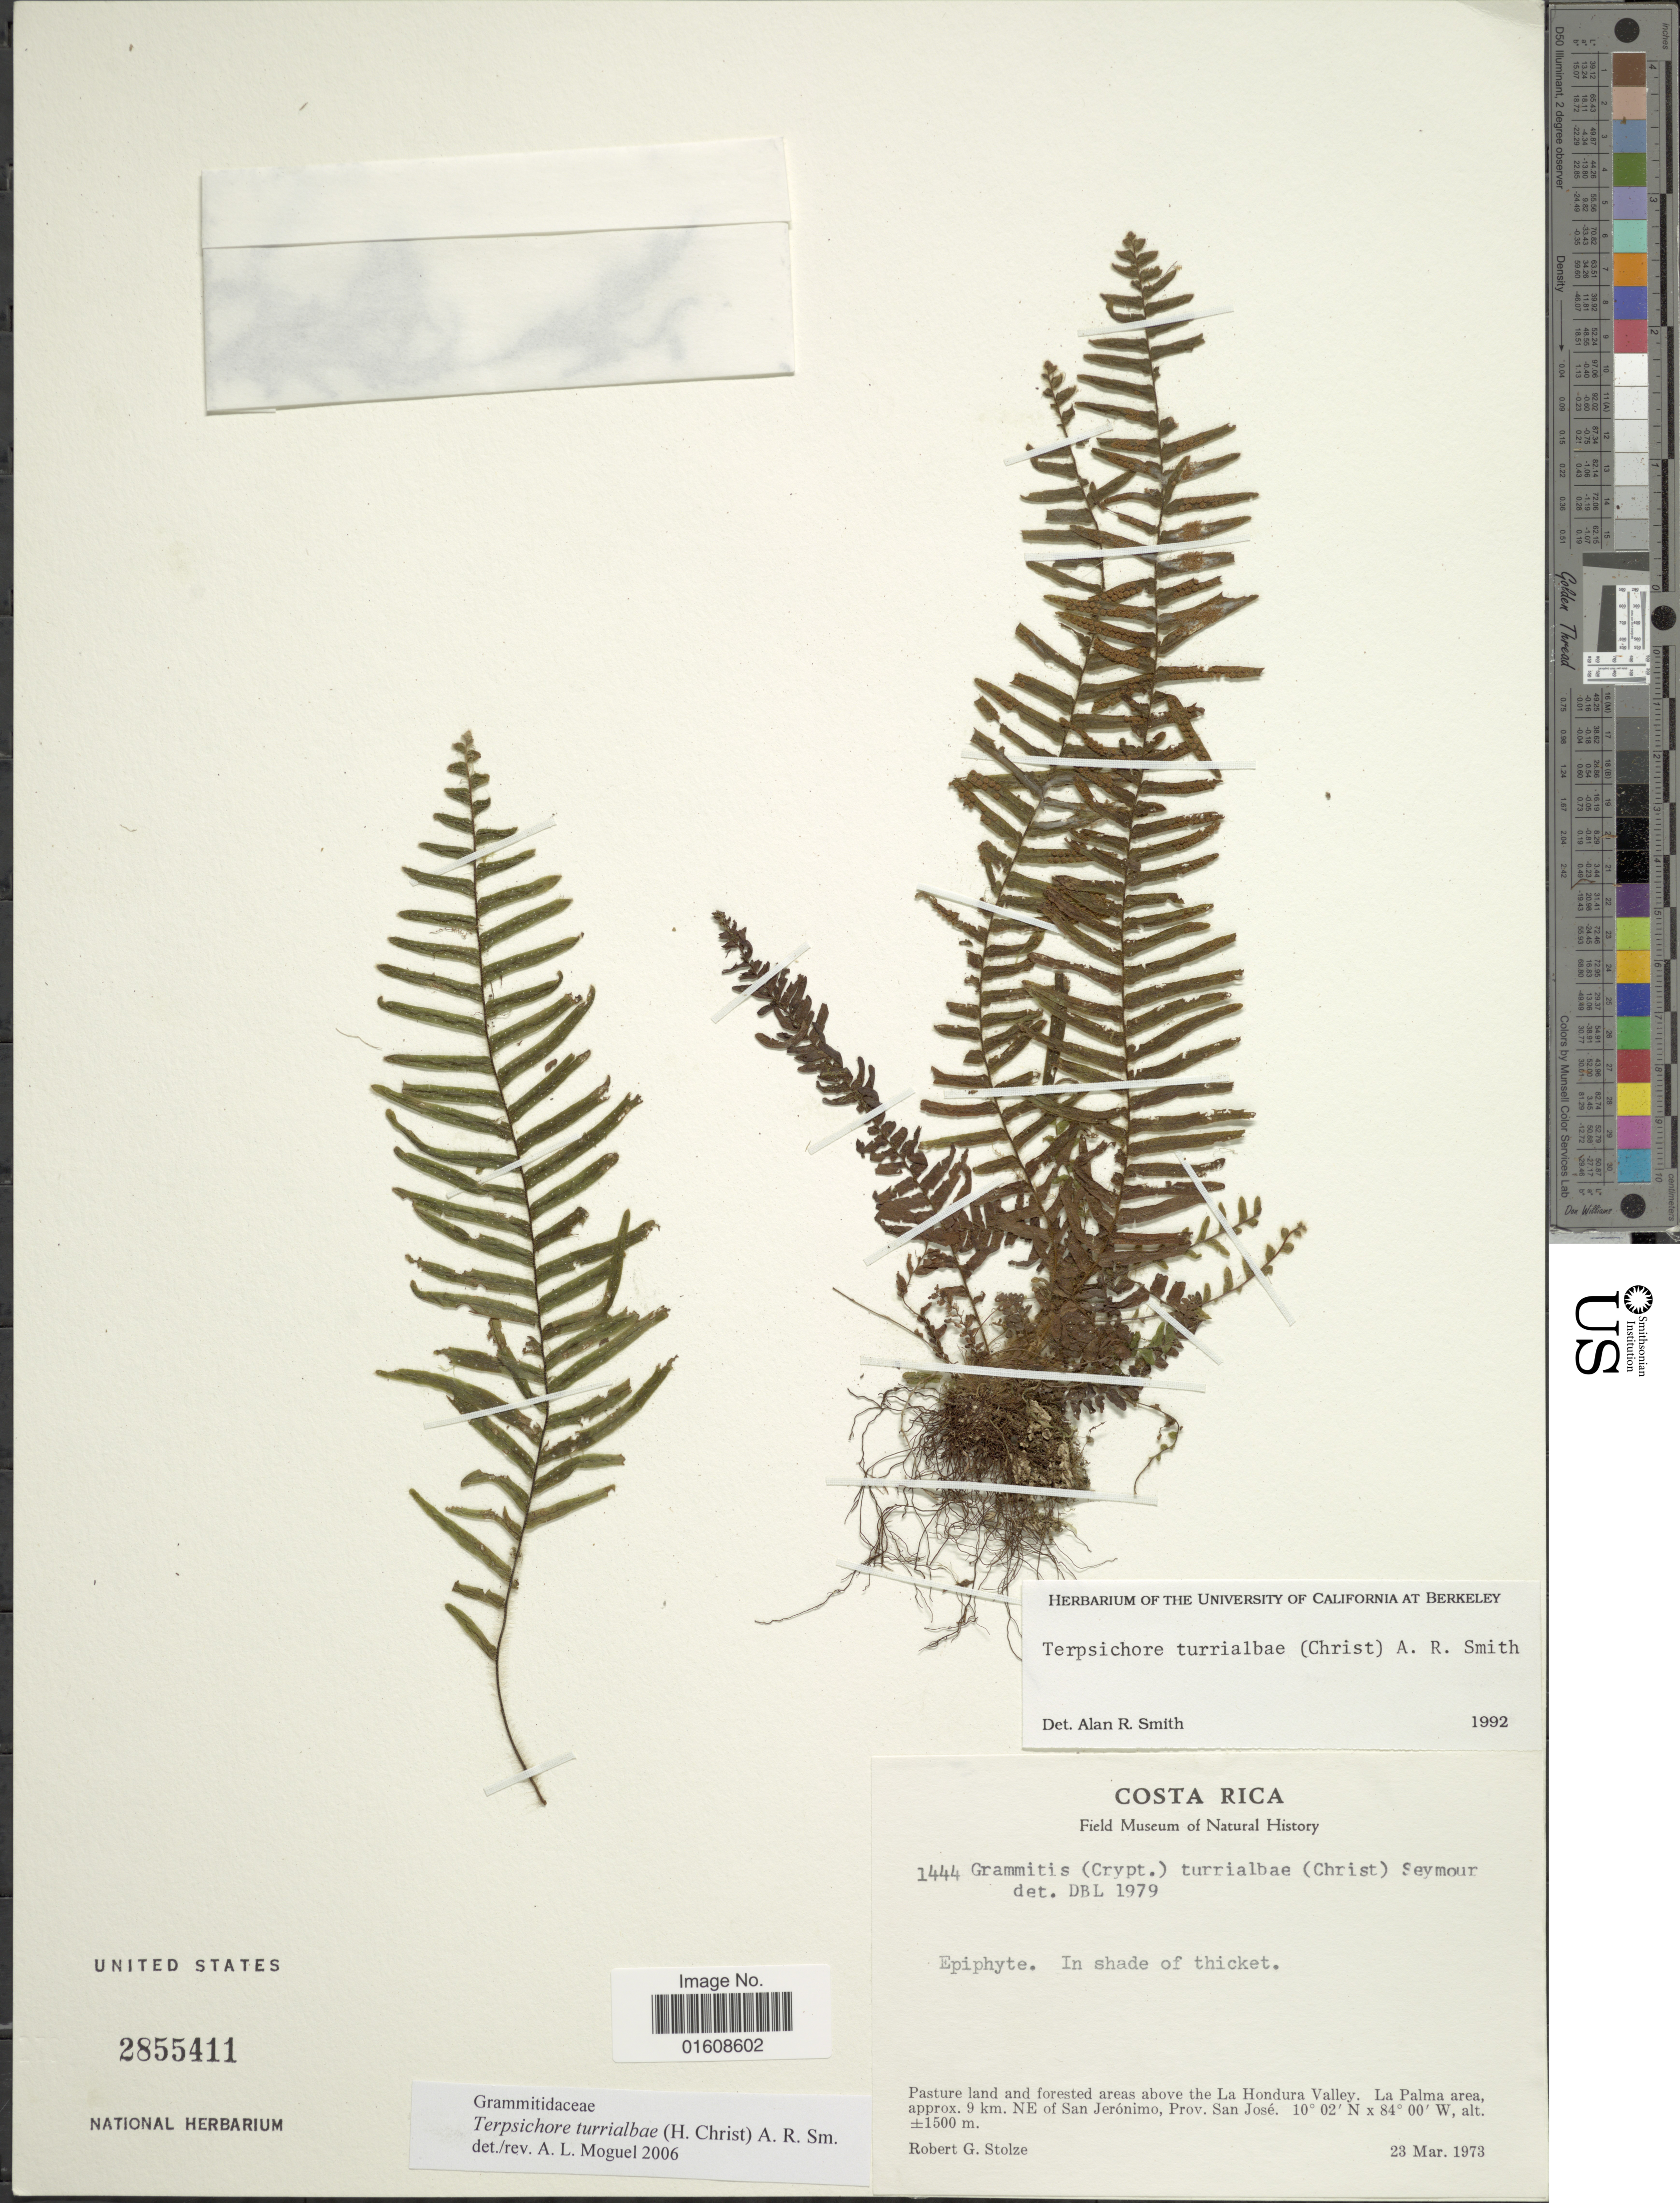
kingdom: Plantae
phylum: Tracheophyta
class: Polypodiopsida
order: Polypodiales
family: Polypodiaceae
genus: Alansmia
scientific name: Alansmia turrialbae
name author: (Christ) Moguel & M. Kessler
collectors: R. G. Stolze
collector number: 1444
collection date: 1973-03-23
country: Costa Rica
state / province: San José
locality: Pasture land and forested areas above the La Hondura Valley. La Palma area, approx. 9 km. NE of San Jerónimo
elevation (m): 1500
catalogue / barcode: US 2855411